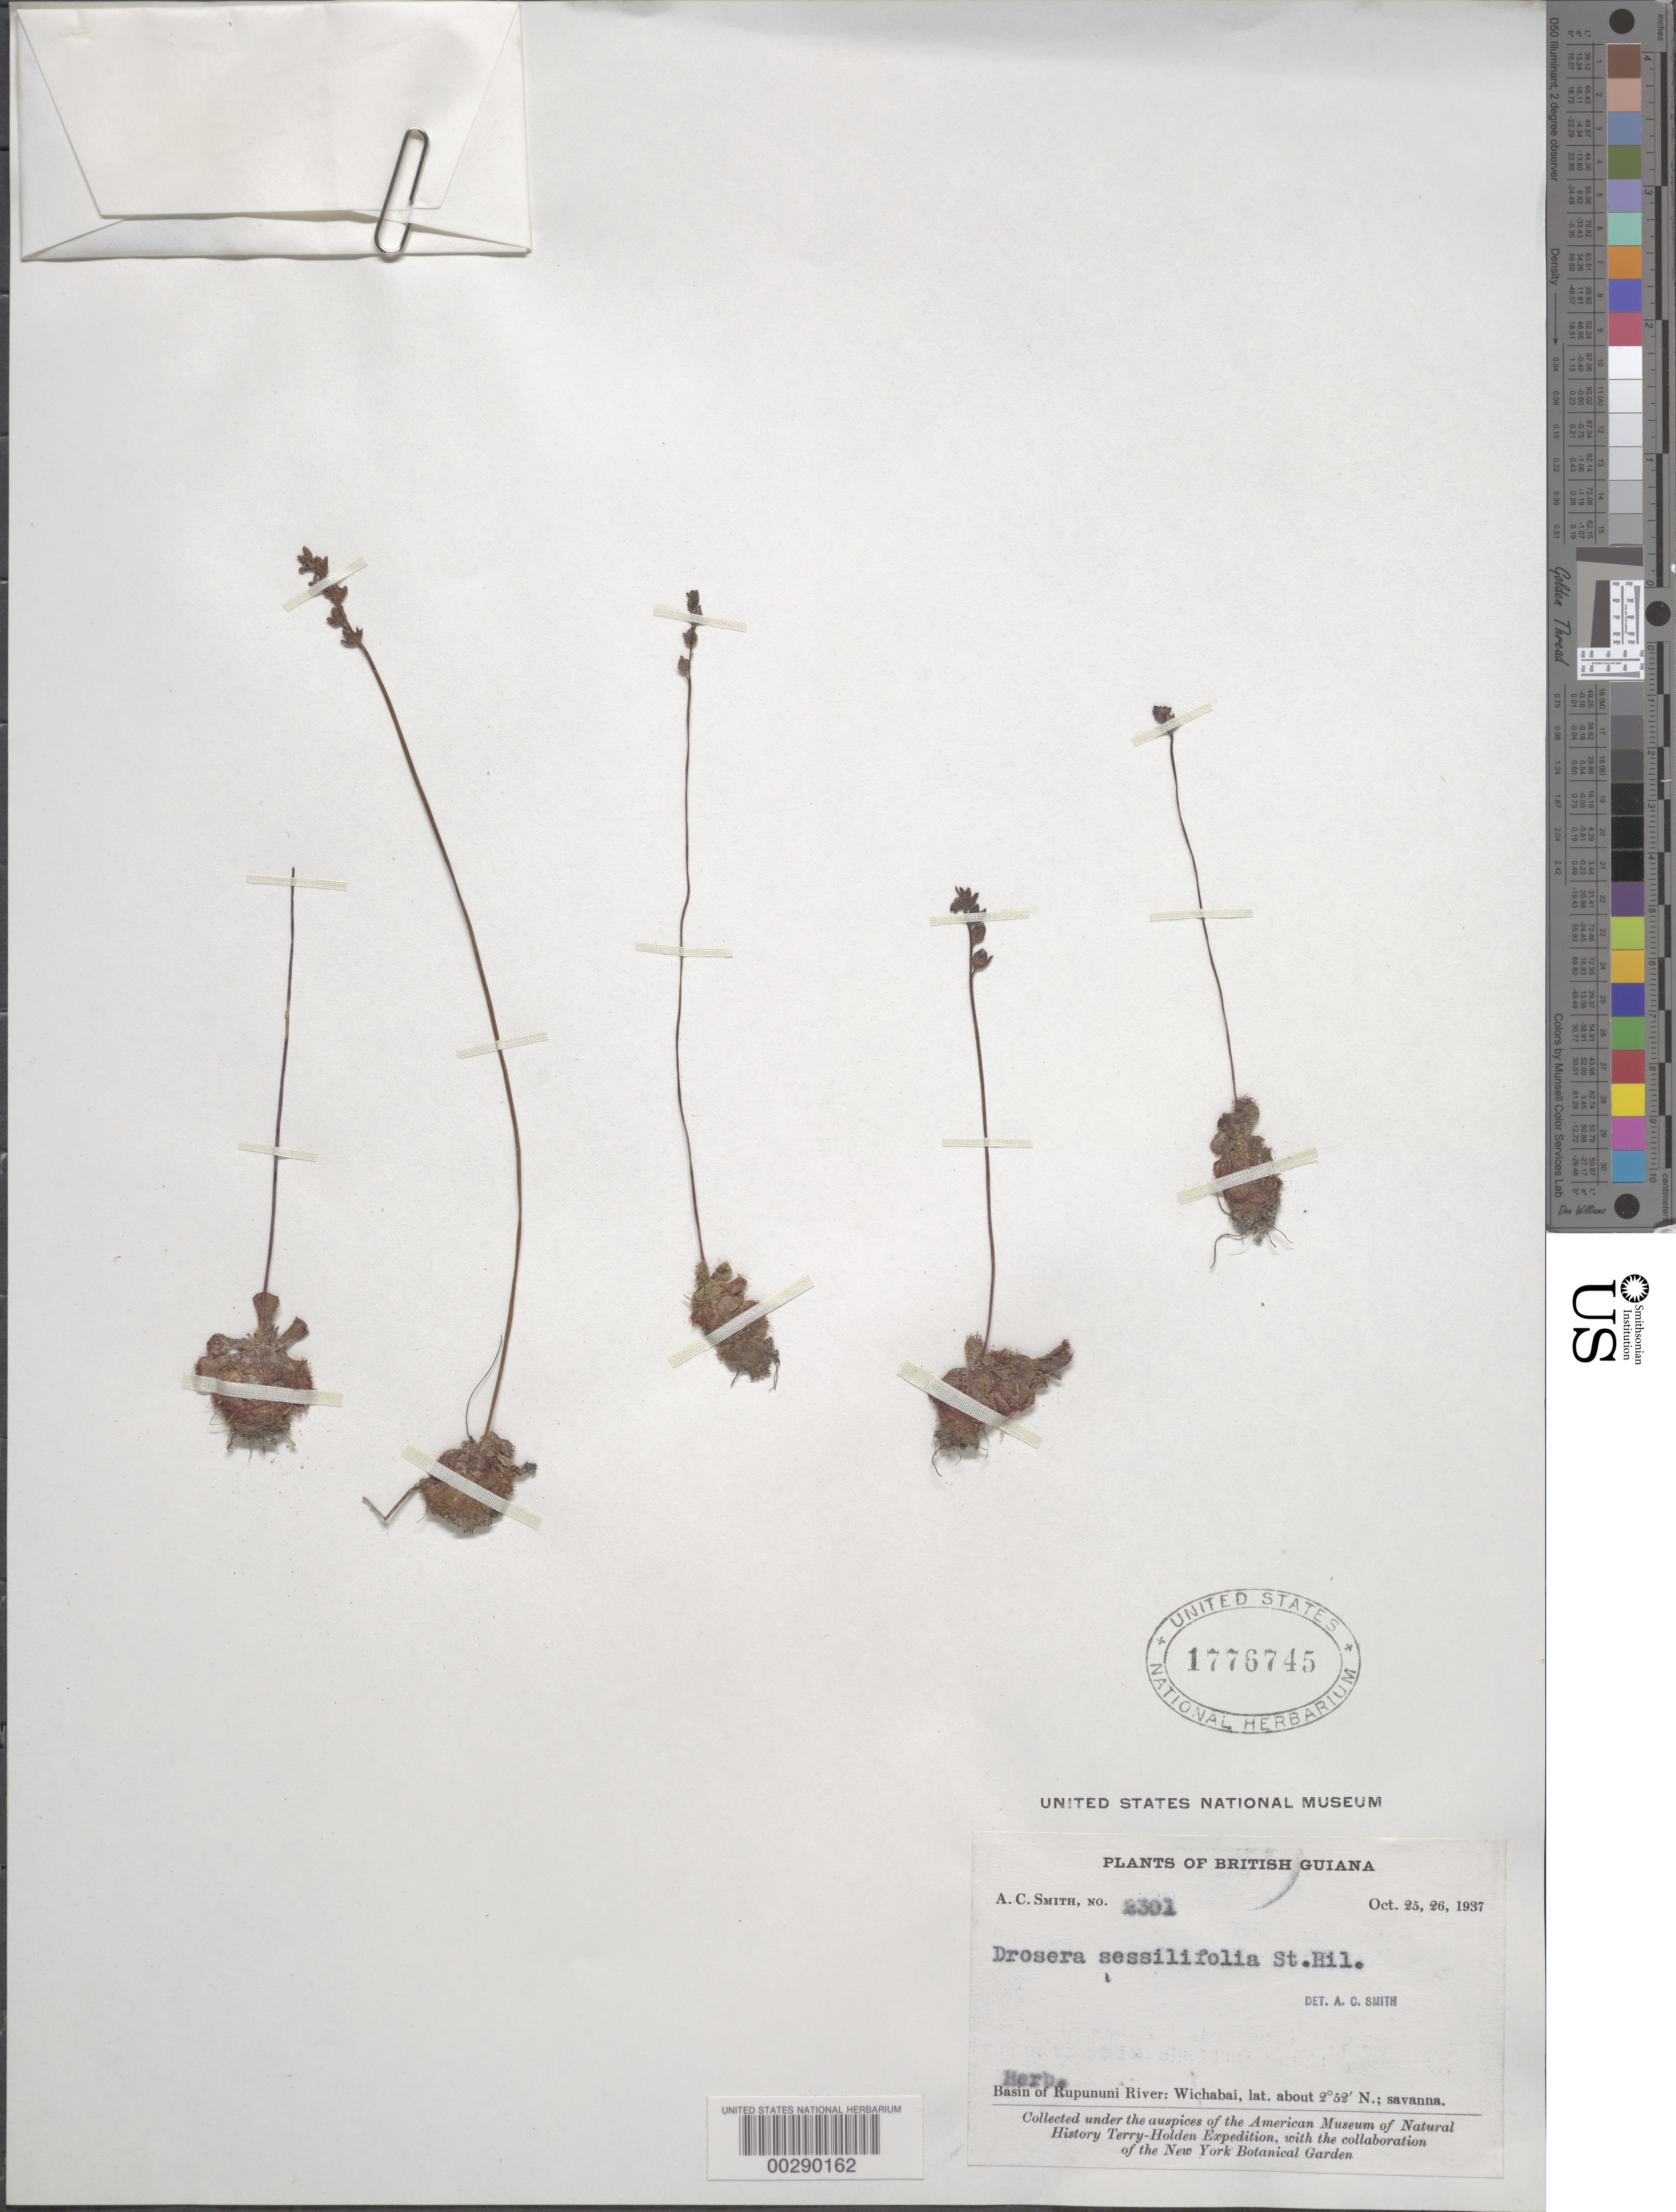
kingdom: Plantae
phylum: Tracheophyta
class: Magnoliopsida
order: Caryophyllales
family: Droseraceae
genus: Drosera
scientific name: Drosera sessilifolia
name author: A. St.-Hil.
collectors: A. C. Smith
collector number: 2301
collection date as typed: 25 Oct 1937 to 26 Oct 1937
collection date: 1937-10-25/1937-10-26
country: Guyana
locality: Basin of rupununi river, wichabai (lat/long recorded as: lat=02:52:0:n long=:::)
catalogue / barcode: US 1776745